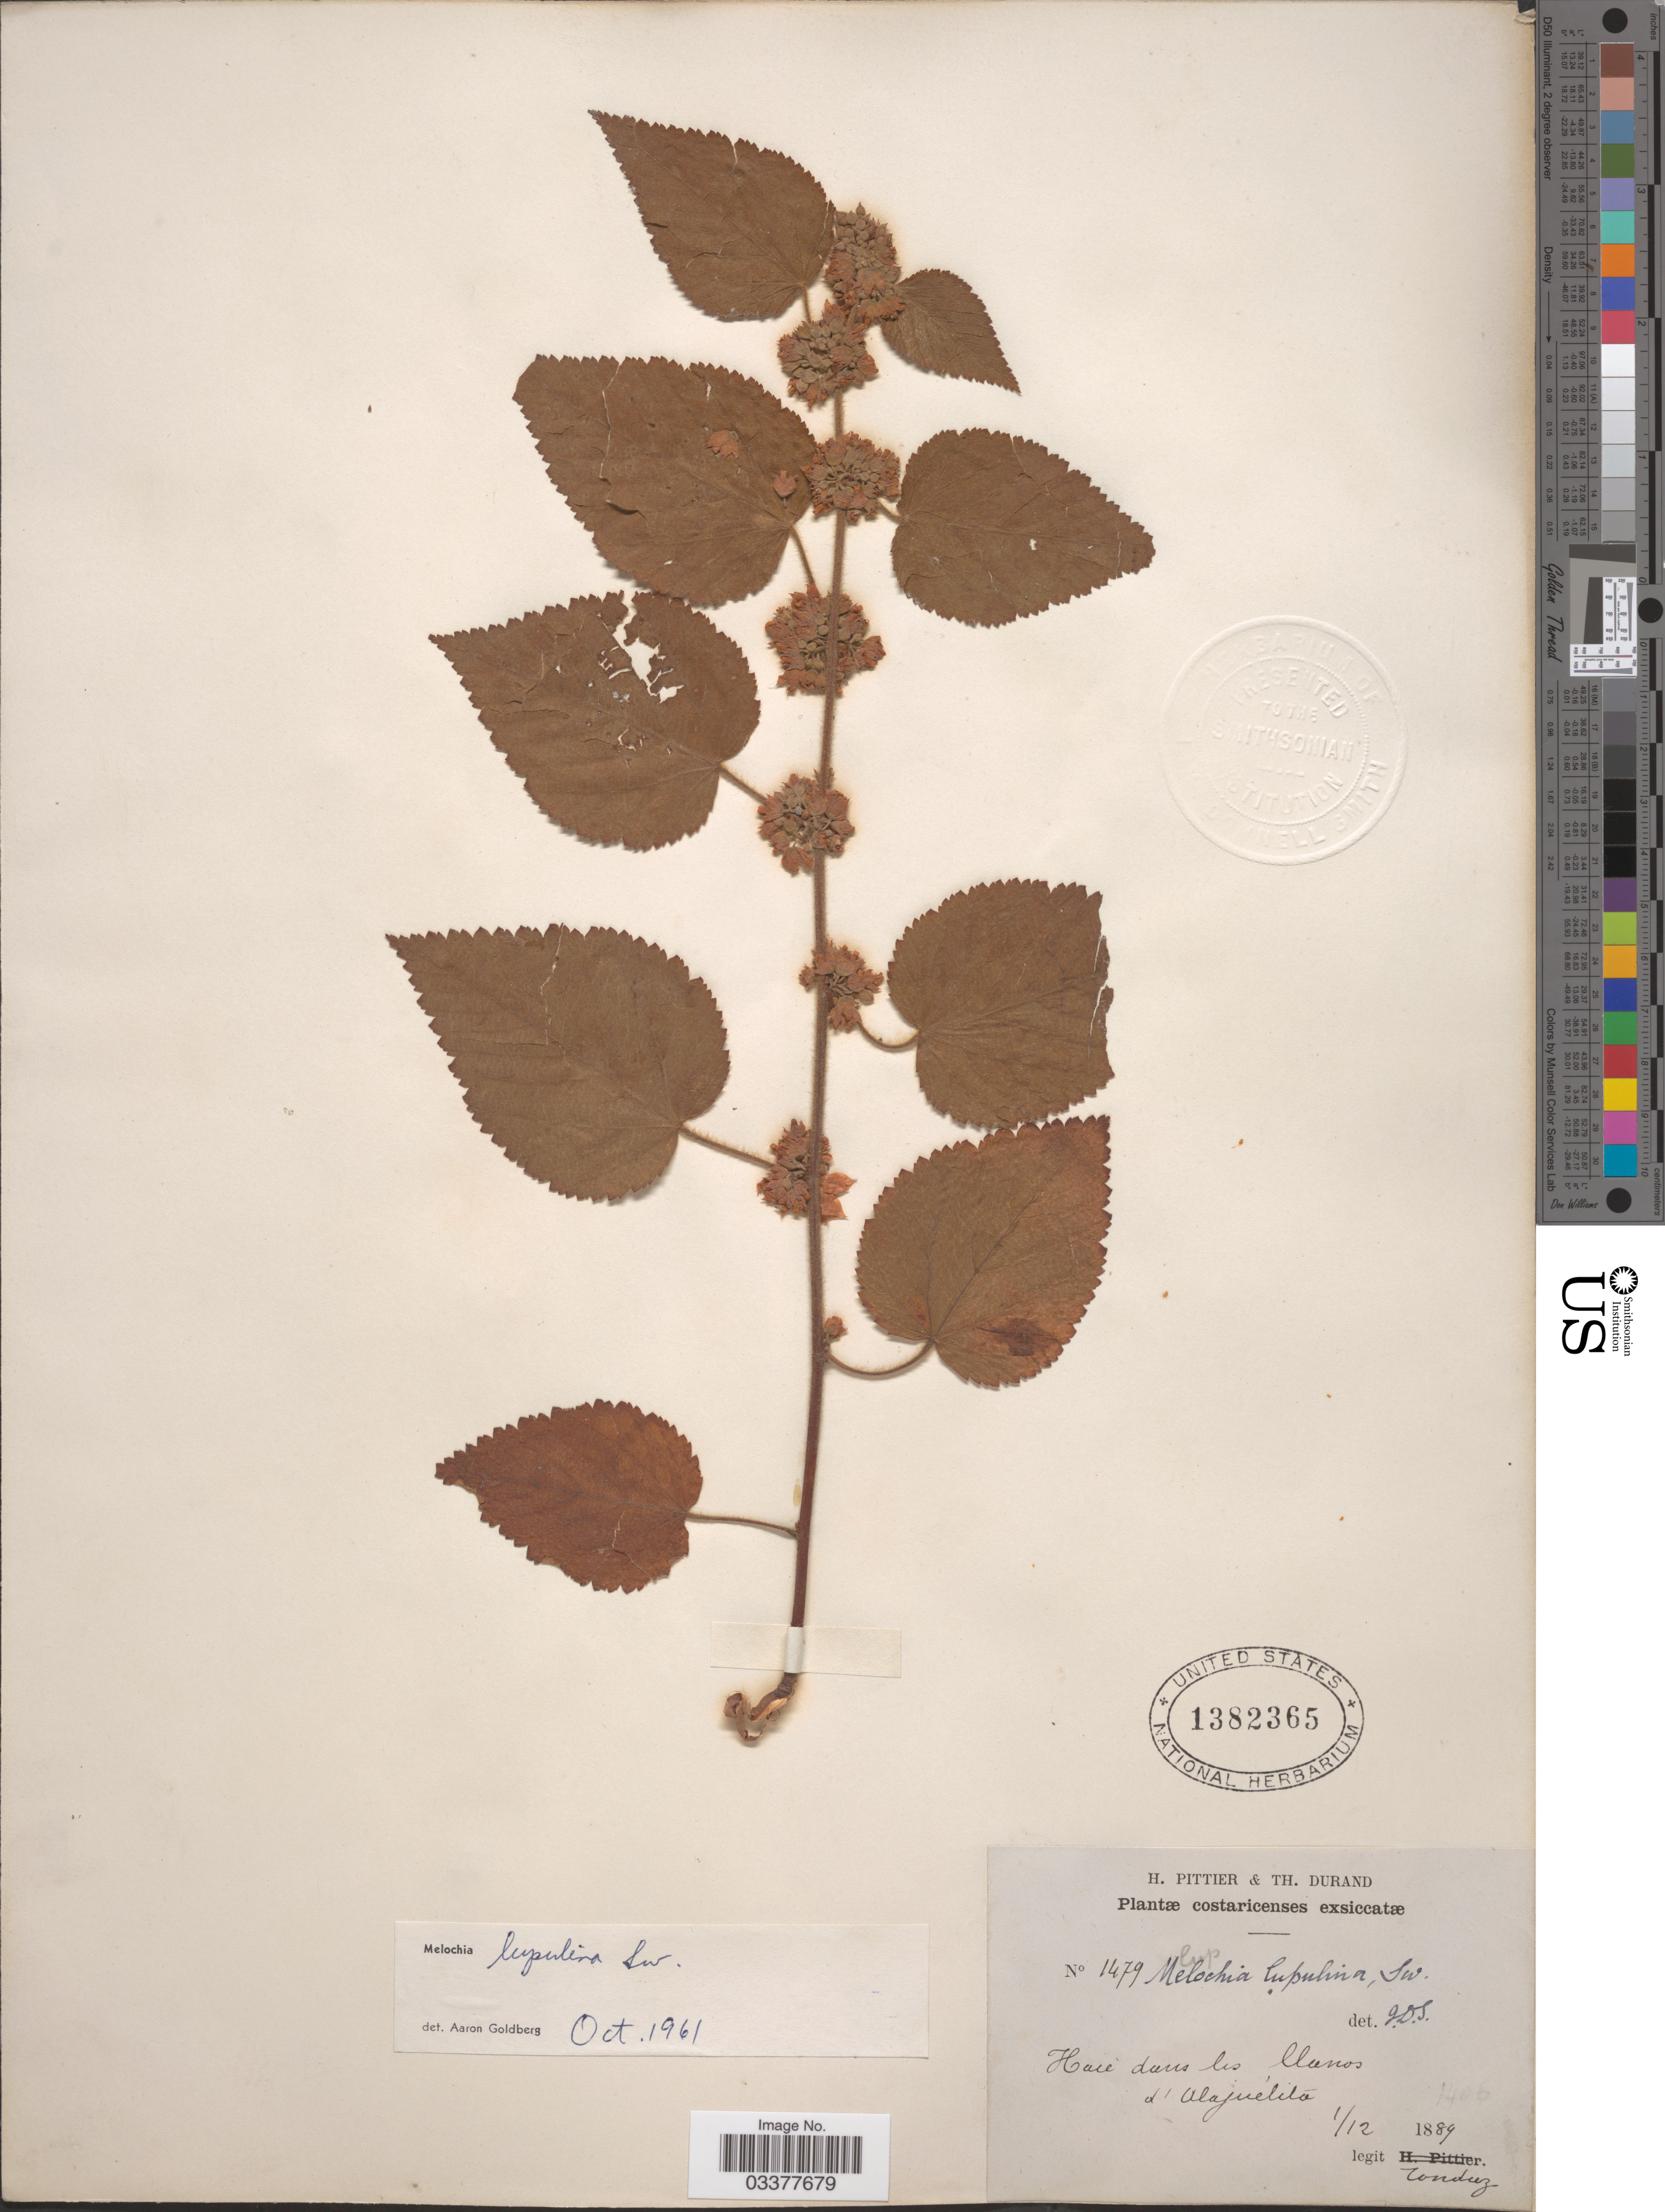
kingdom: Plantae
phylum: Tracheophyta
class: Magnoliopsida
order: Malvales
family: Malvaceae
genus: Melochia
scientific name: Melochia lupulina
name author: Sw.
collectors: Tonduz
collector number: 1479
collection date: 1889-12-01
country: Costa Rica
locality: Haie dans les llanos d'Alajuelita.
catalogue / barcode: US 1382365